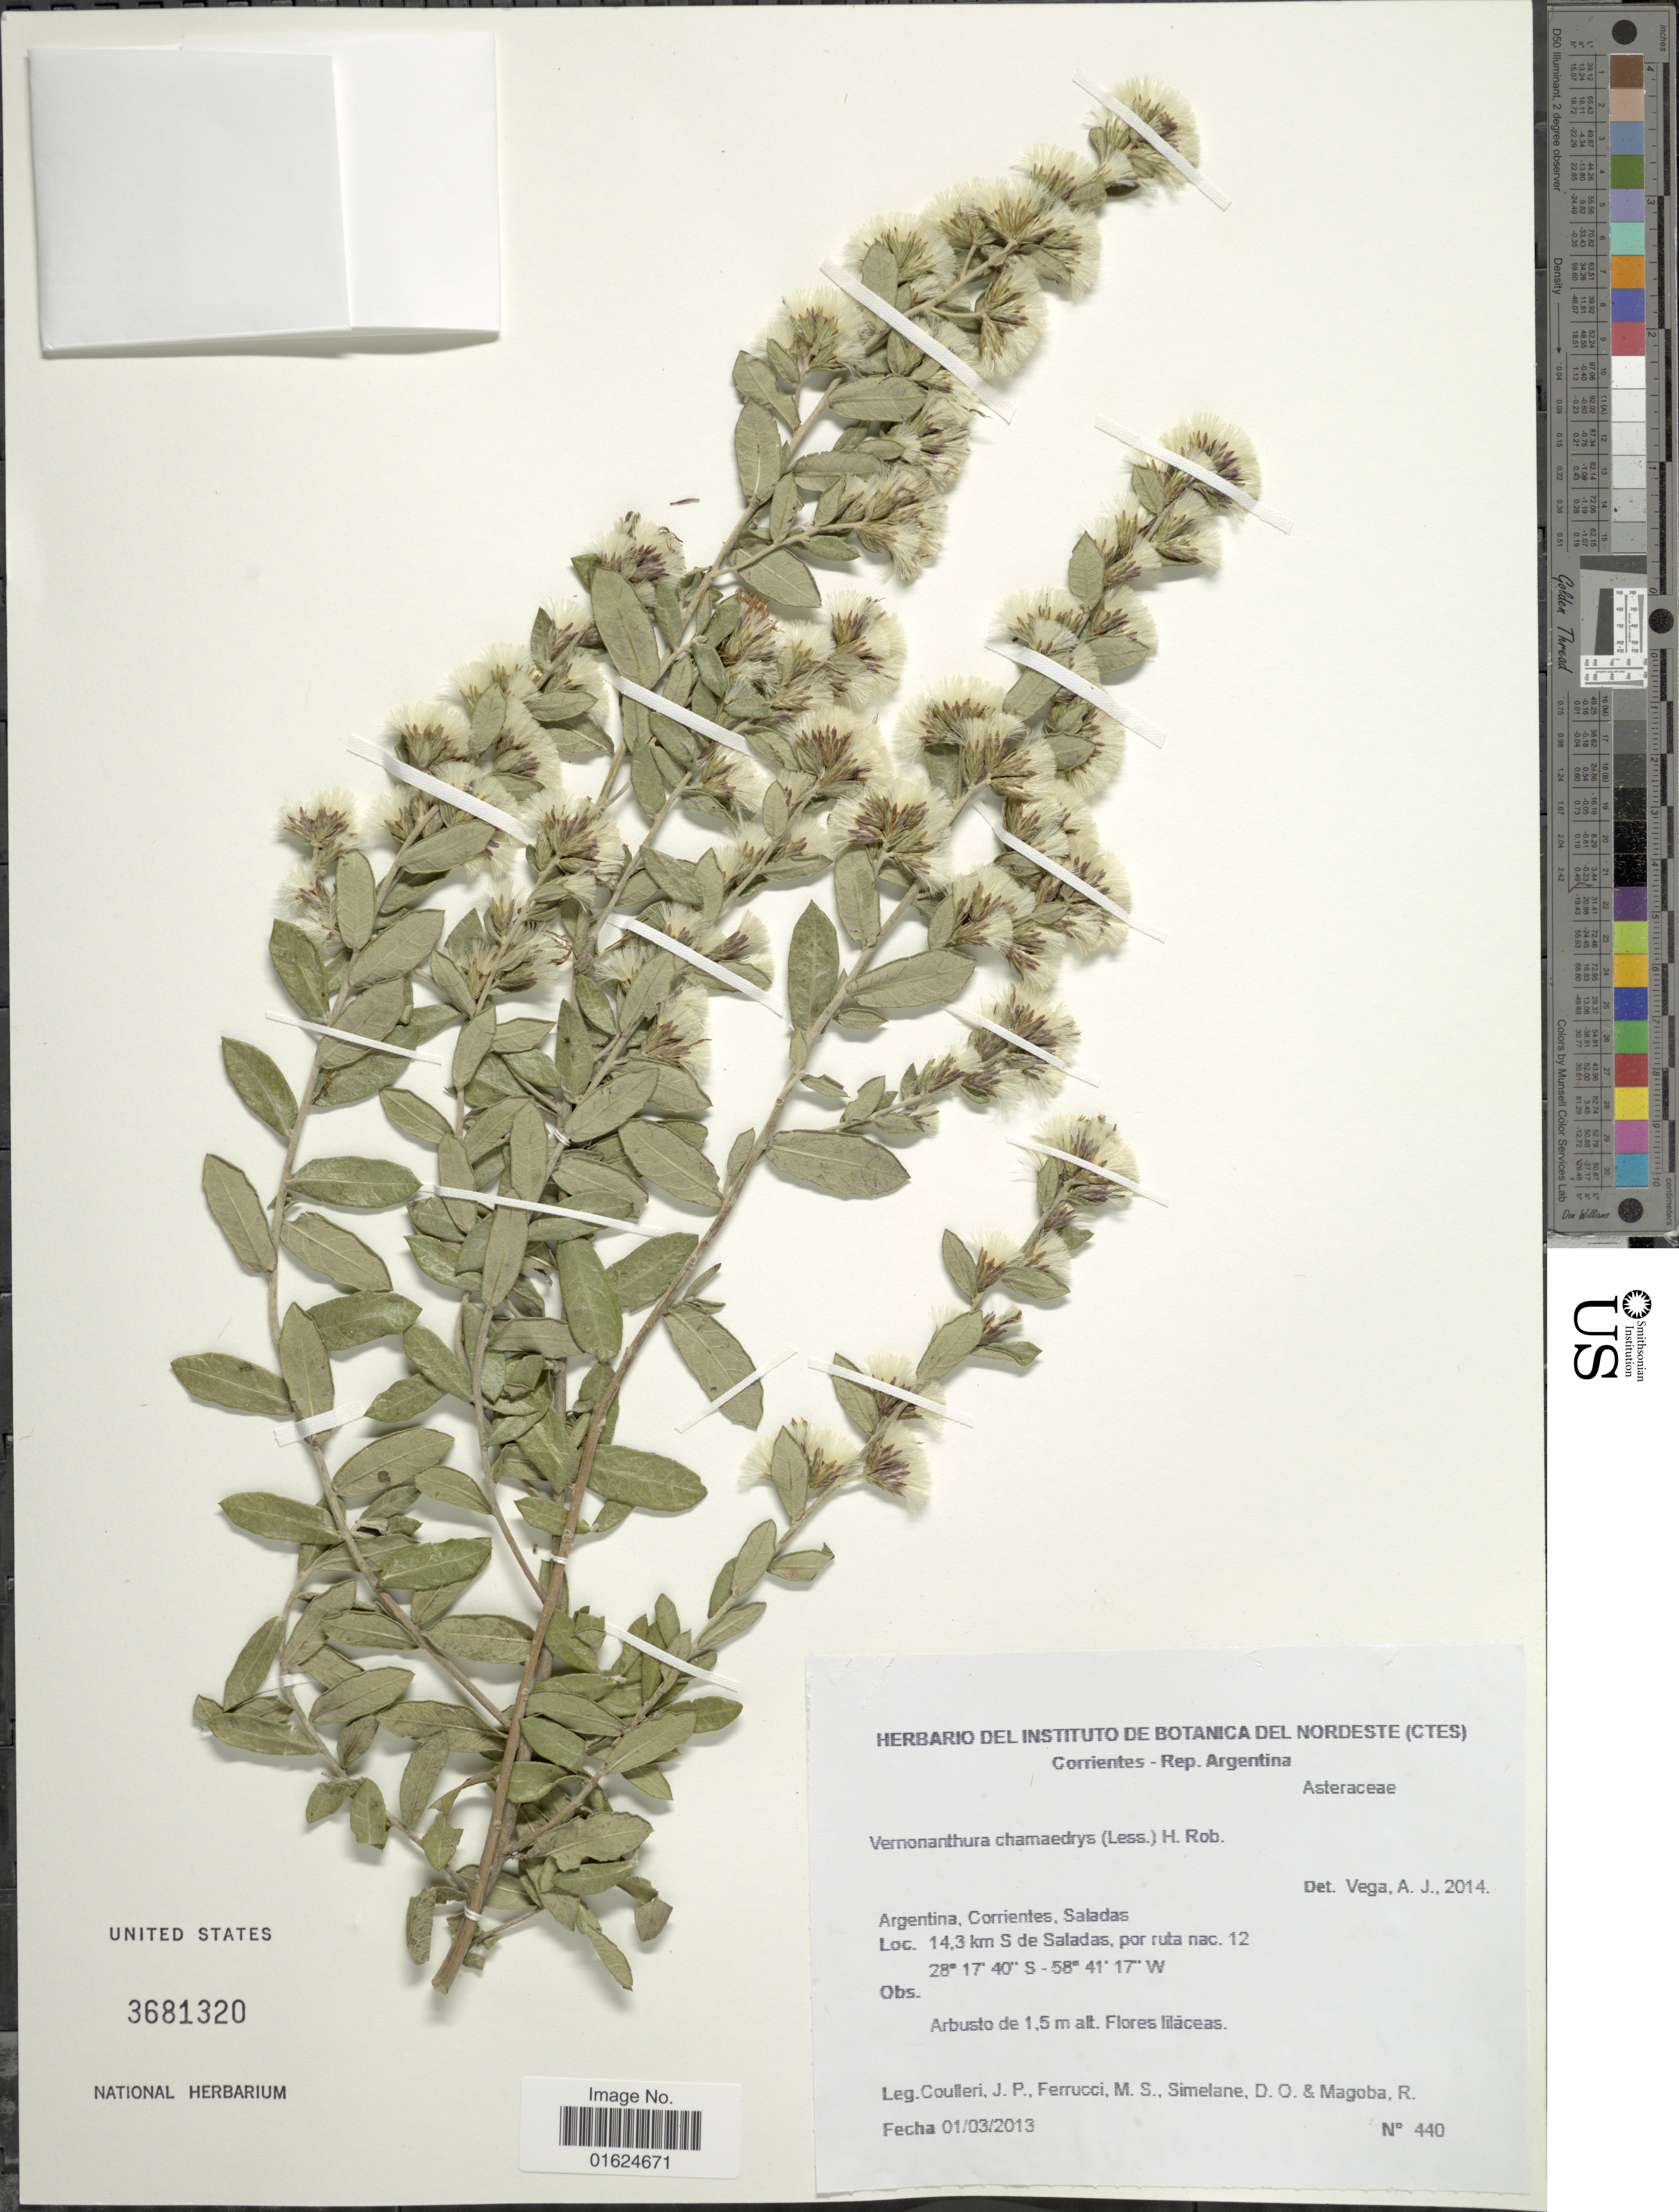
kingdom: Plantae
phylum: Tracheophyta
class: Magnoliopsida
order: Asterales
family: Asteraceae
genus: Vernonanthura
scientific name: Vernonanthura chamaedrys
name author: (Less.) H. Rob.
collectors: J. Coulleri, M. S. Ferrucci, D. Simelane & R. Magoba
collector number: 440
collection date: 2013-03-01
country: Argentina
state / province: Corrientes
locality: Saladas, 14.3 km S de Saladas, pro ruta nac 12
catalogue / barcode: US 3681320